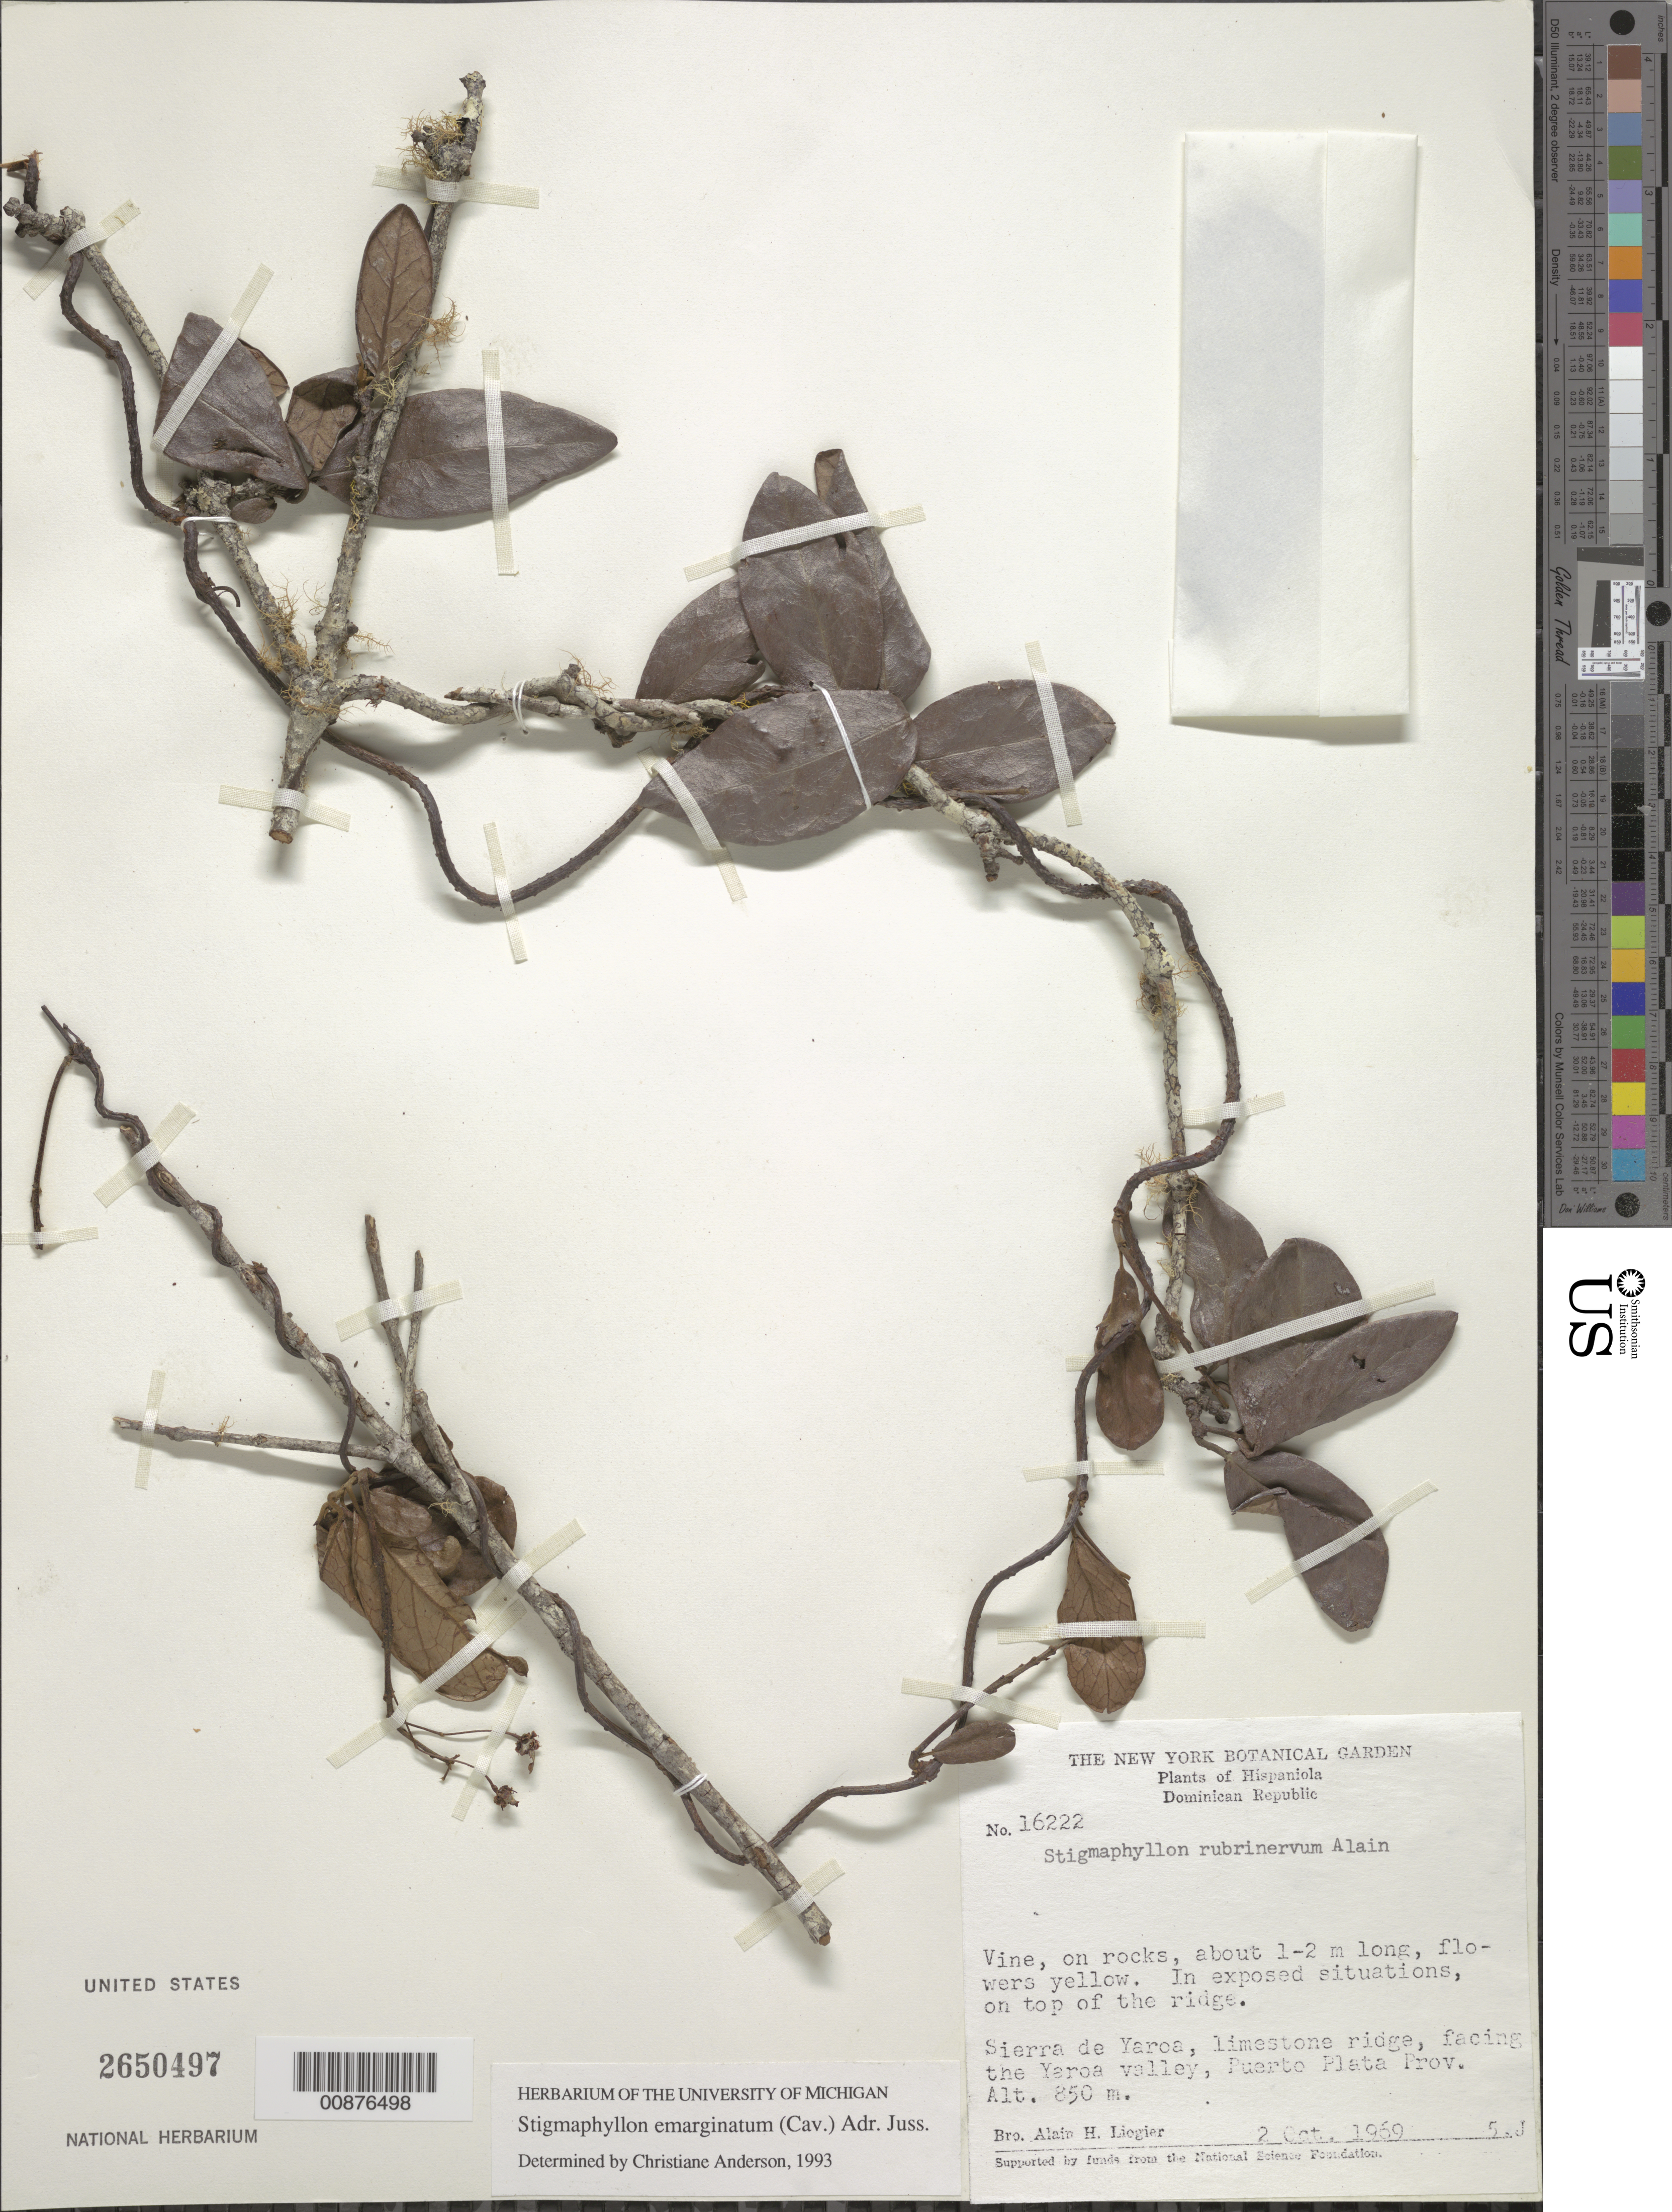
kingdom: Plantae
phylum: Tracheophyta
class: Magnoliopsida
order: Malpighiales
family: Malpighiaceae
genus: Stigmaphyllon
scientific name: Stigmaphyllon emarginatum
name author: (Cav.) A. Juss.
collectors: A. H. Liogier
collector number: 16222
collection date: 1969-10-02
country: Dominican Republic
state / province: Puerto Plata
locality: Hispaniola. Sierra de Yaroa, limestone ridge, facing the Yaroa valley.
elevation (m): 850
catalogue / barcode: US 2650497